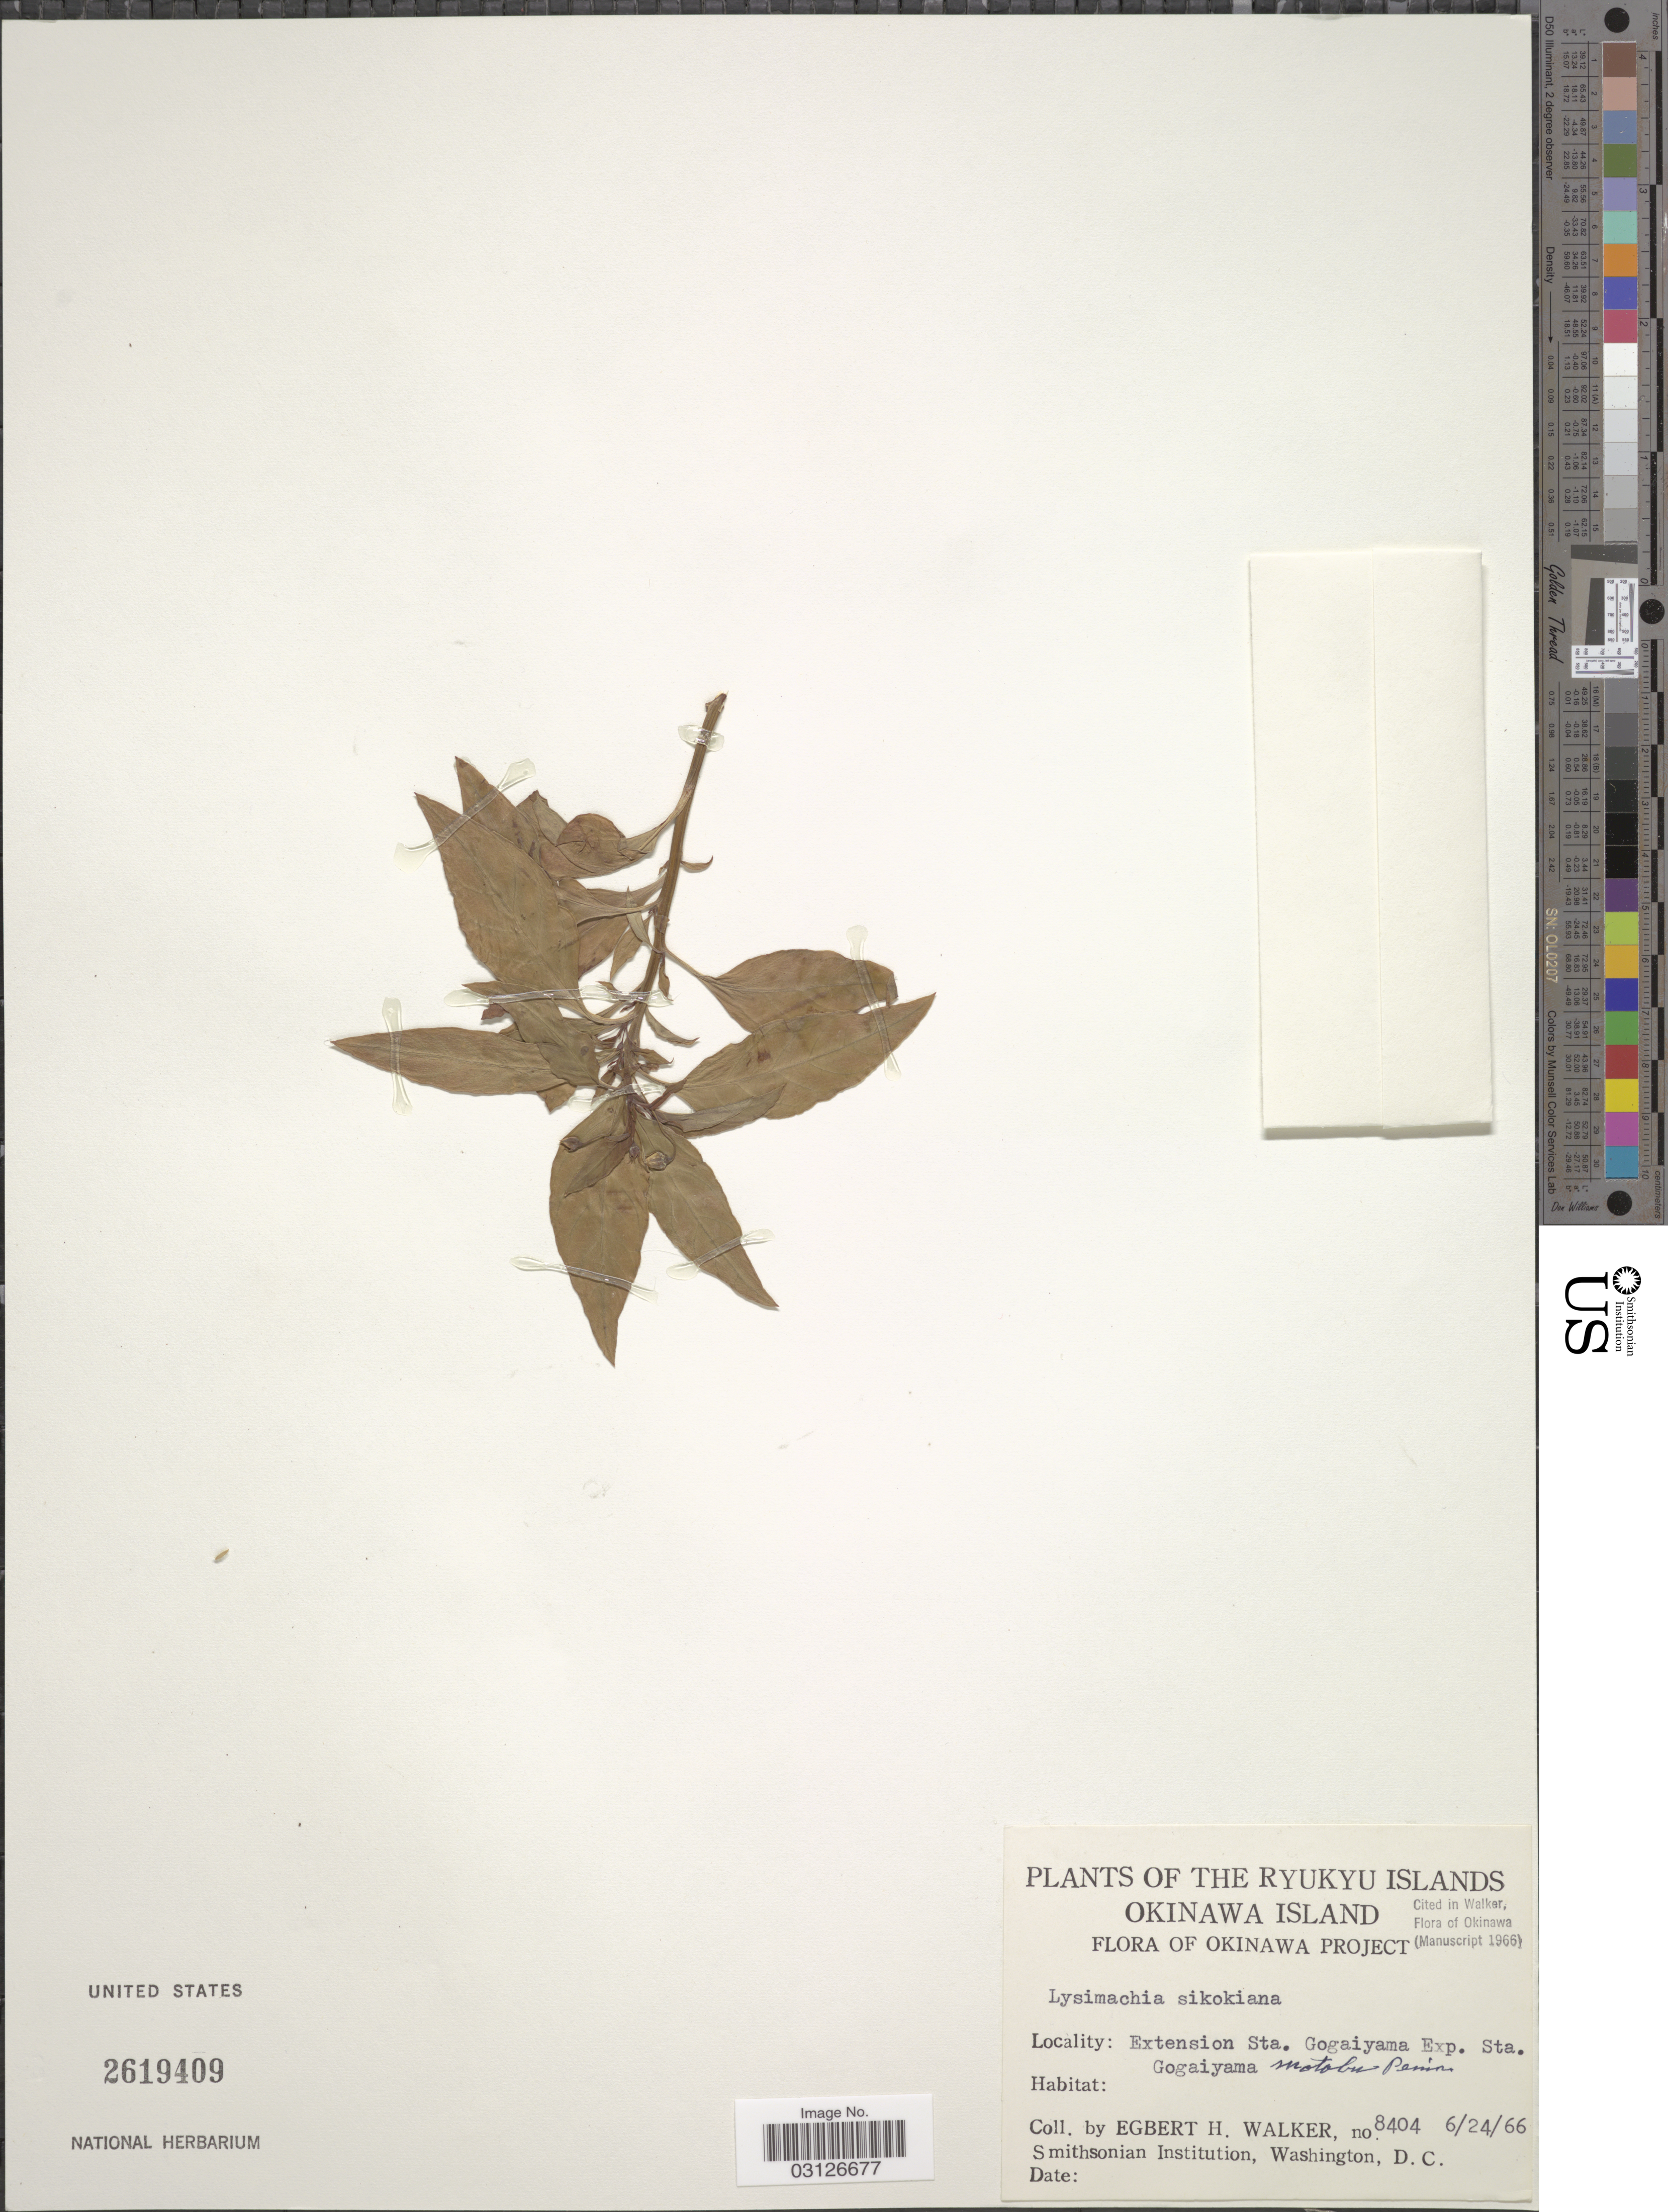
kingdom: Plantae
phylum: Tracheophyta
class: Magnoliopsida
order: Ericales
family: Primulaceae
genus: Lysimachia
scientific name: Lysimachia sikokiana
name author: Miq.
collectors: E. H. Walker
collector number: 8404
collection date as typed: Transcribed d/m/y: 24/6/66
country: Japan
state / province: Okinawa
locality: Ryukyu Islands. Okinawa Island. Extension Sta. Gogaiyama Exp. Sta. Gogaiyama Motobu Penins.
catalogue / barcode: US 2619409